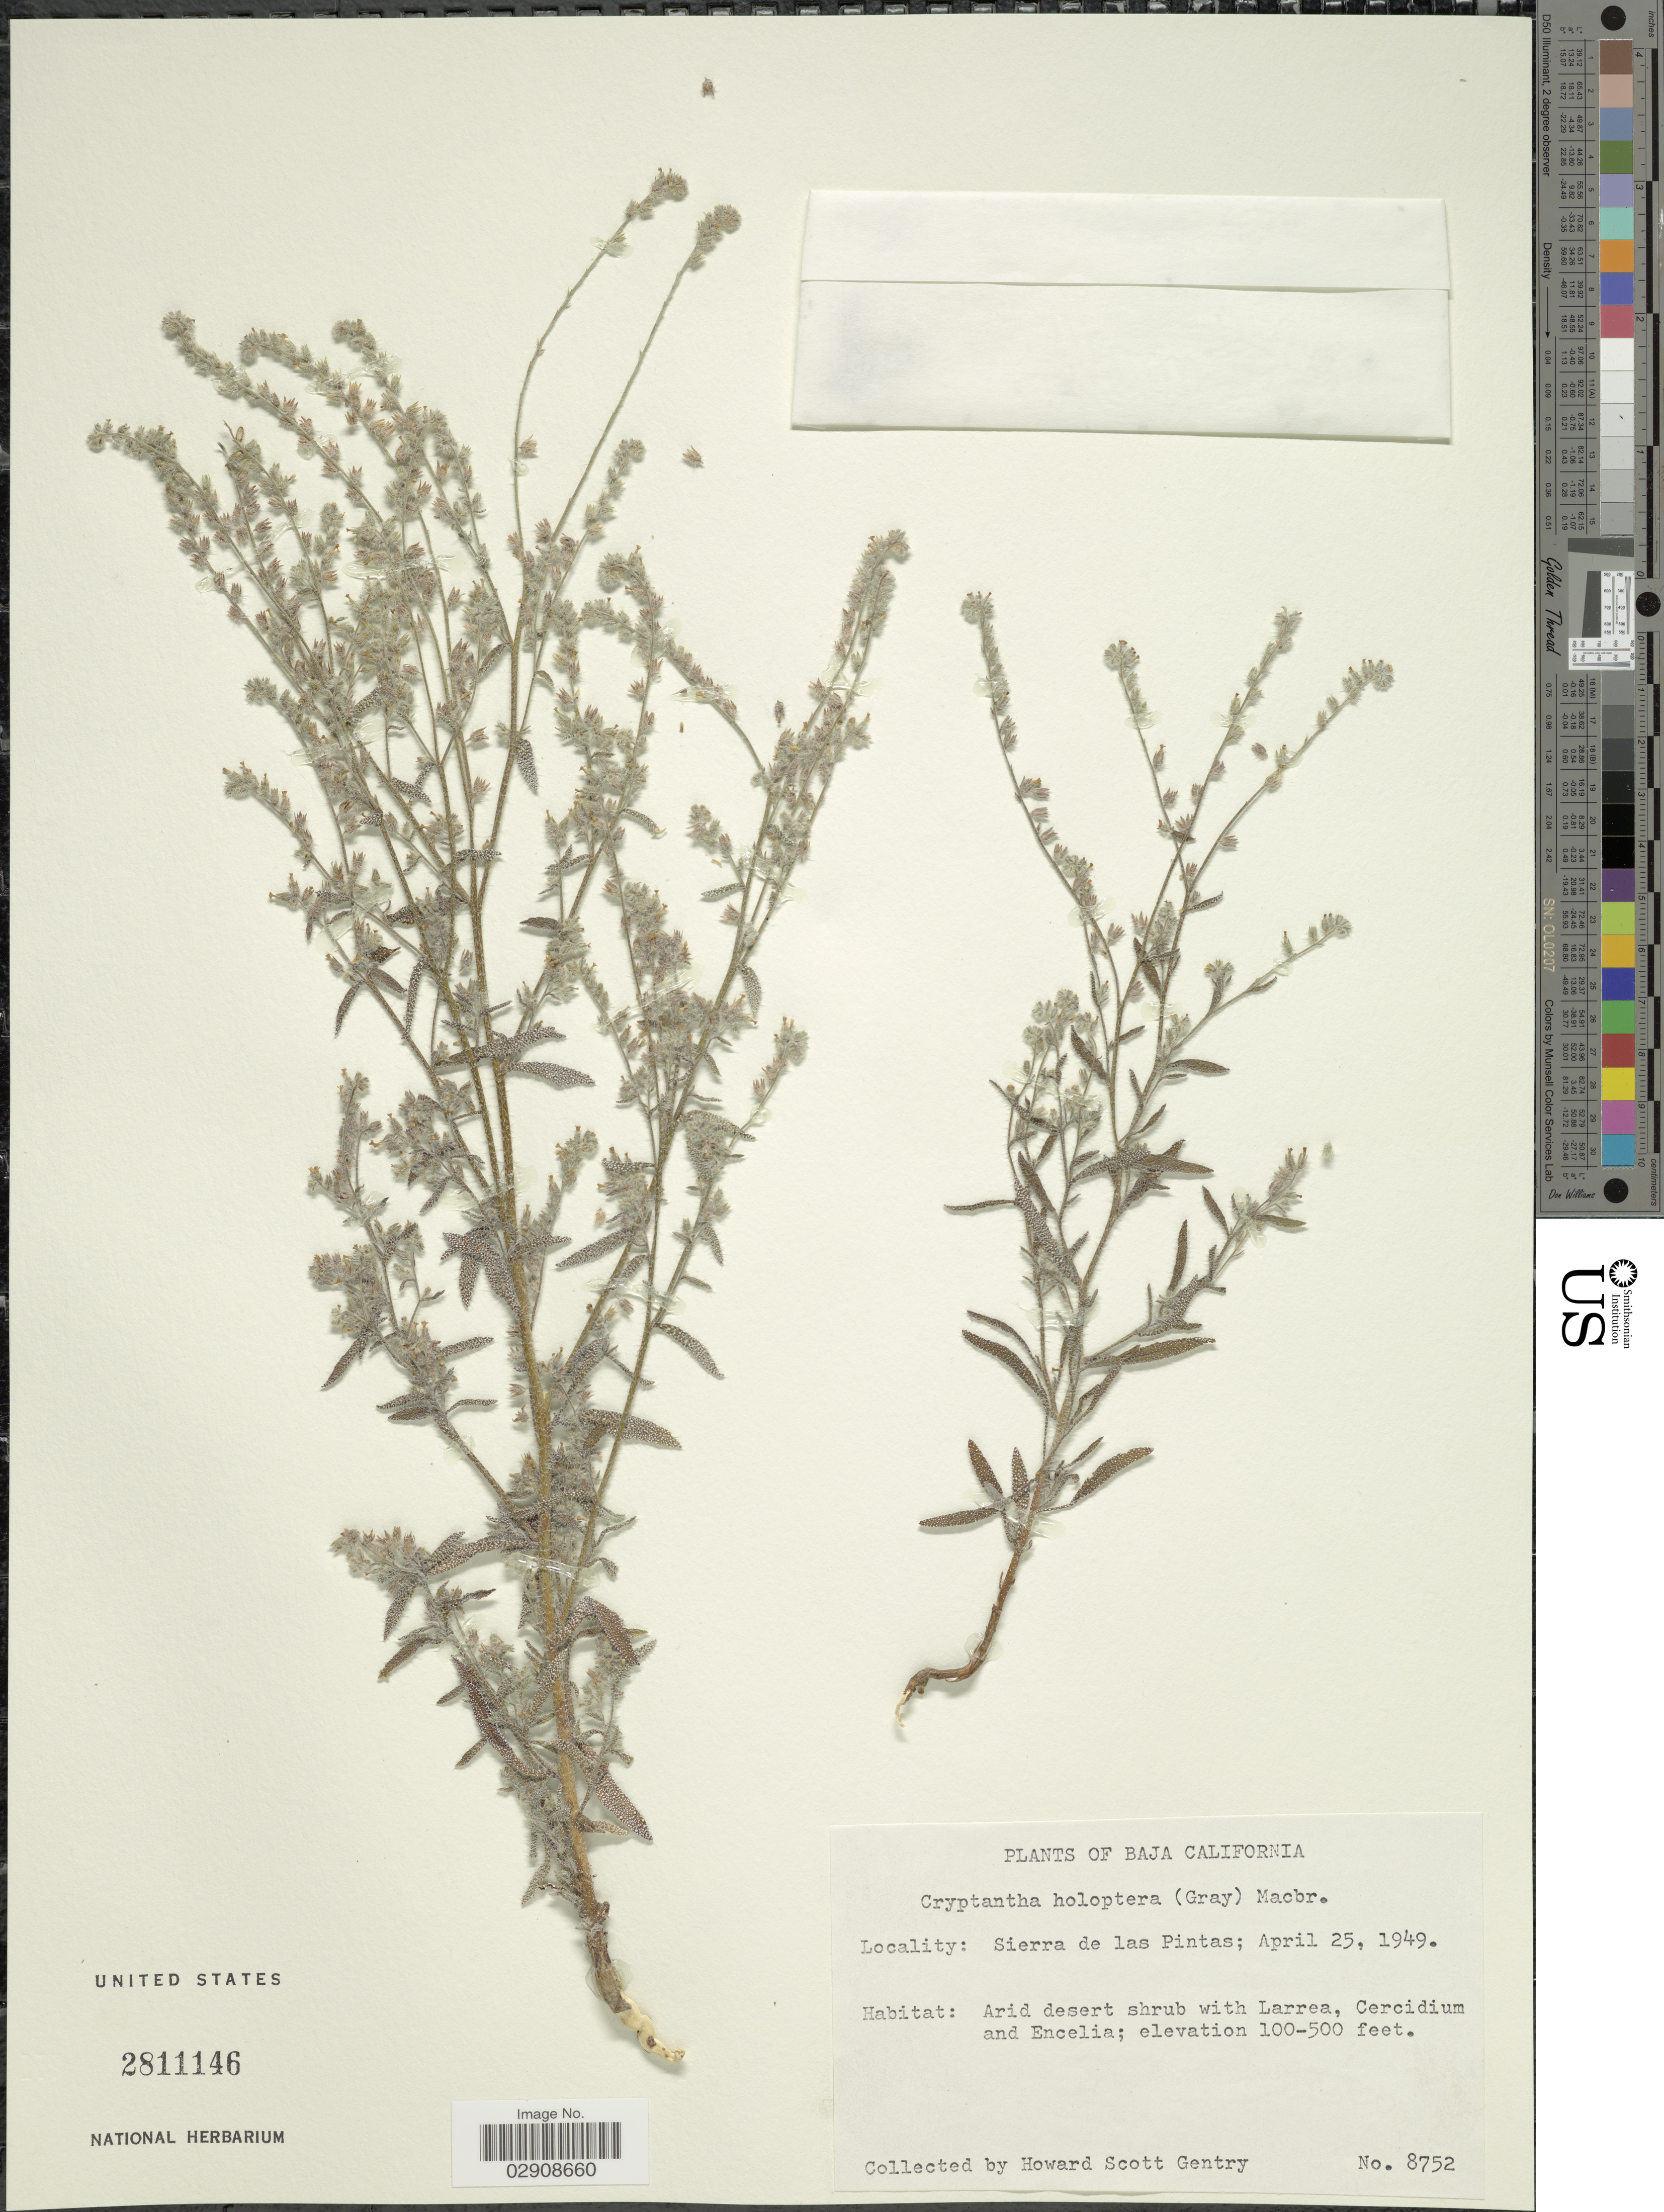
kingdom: Plantae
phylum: Tracheophyta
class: Magnoliopsida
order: Boraginales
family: Boraginaceae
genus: Cryptantha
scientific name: Cryptantha holoptera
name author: (A. Gray) J.F. Macbr.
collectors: H. S. Gentry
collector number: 8752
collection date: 1949-04-25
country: Mexico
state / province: Baja California Norte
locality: Sierra de las Pintas.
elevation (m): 30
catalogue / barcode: US 2811146